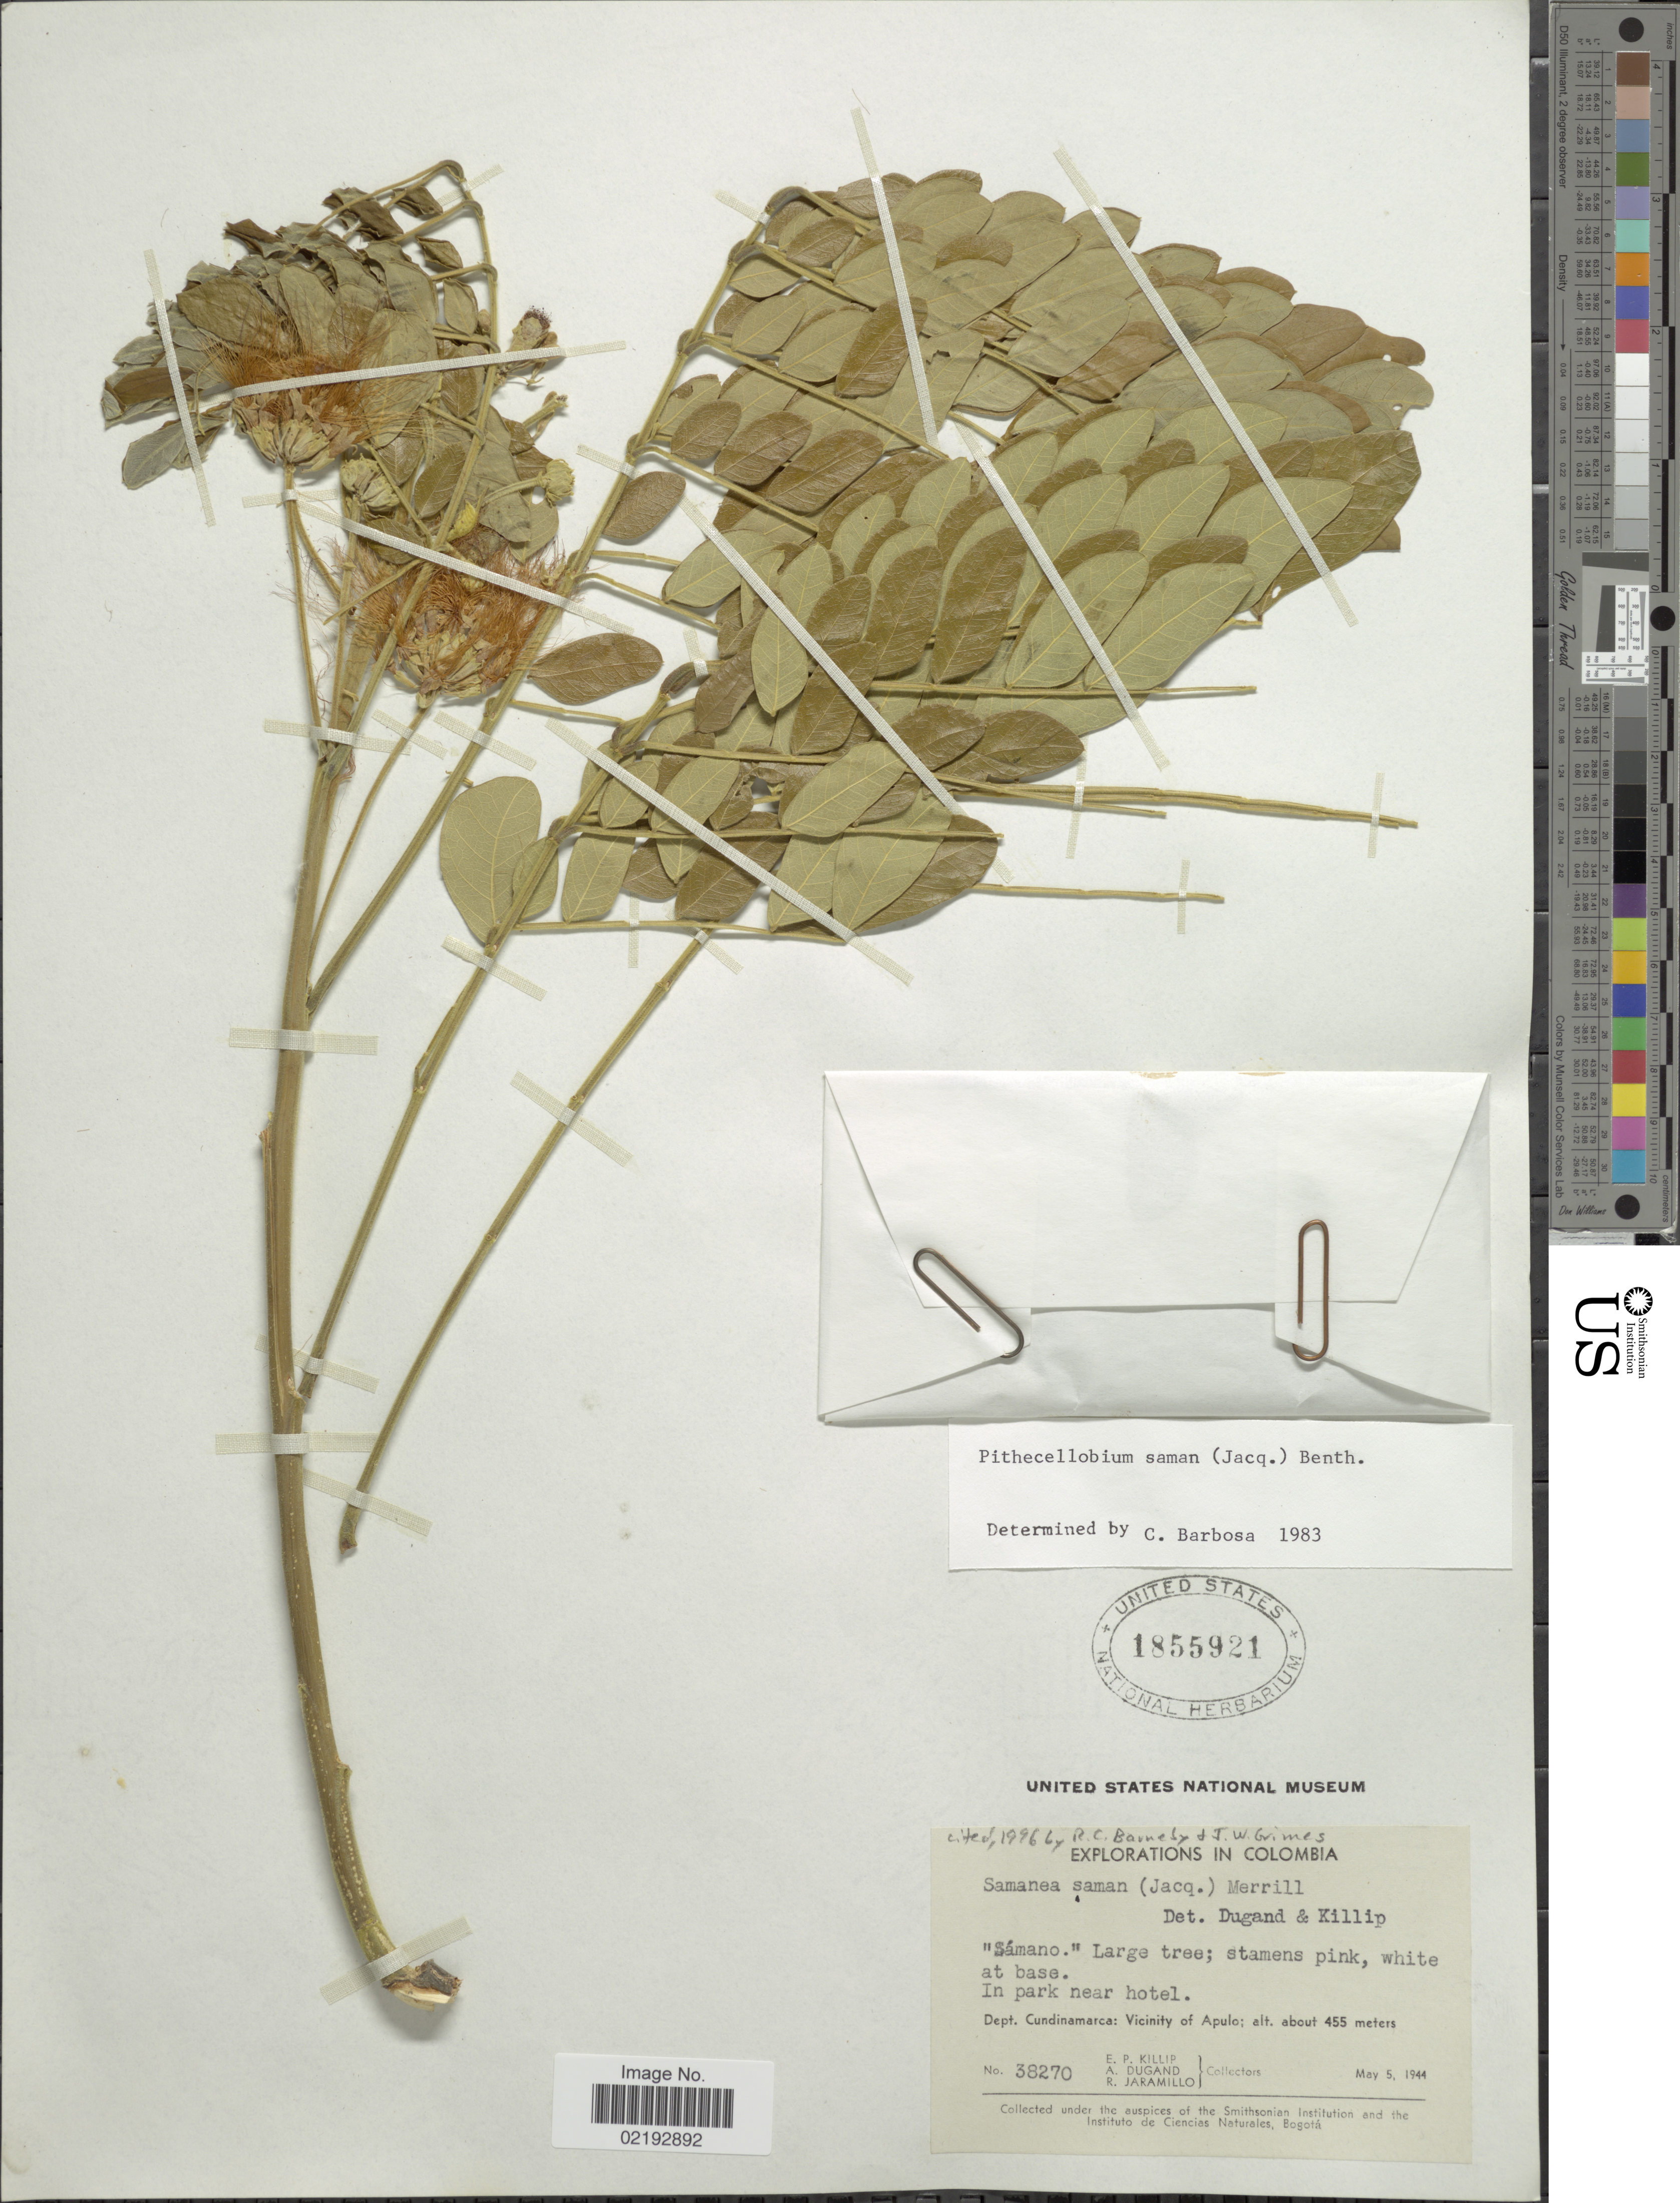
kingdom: Plantae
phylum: Tracheophyta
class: Magnoliopsida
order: Fabales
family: Fabaceae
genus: Samanea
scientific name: Samanea saman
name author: (Jacq.) Merr.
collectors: E. P. Killip, A. Dugand & R. Jaramillo M.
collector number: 38270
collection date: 1944-05-05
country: Colombia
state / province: Cundinamarca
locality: Vicinity of Apulo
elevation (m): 455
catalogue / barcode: US 1855921